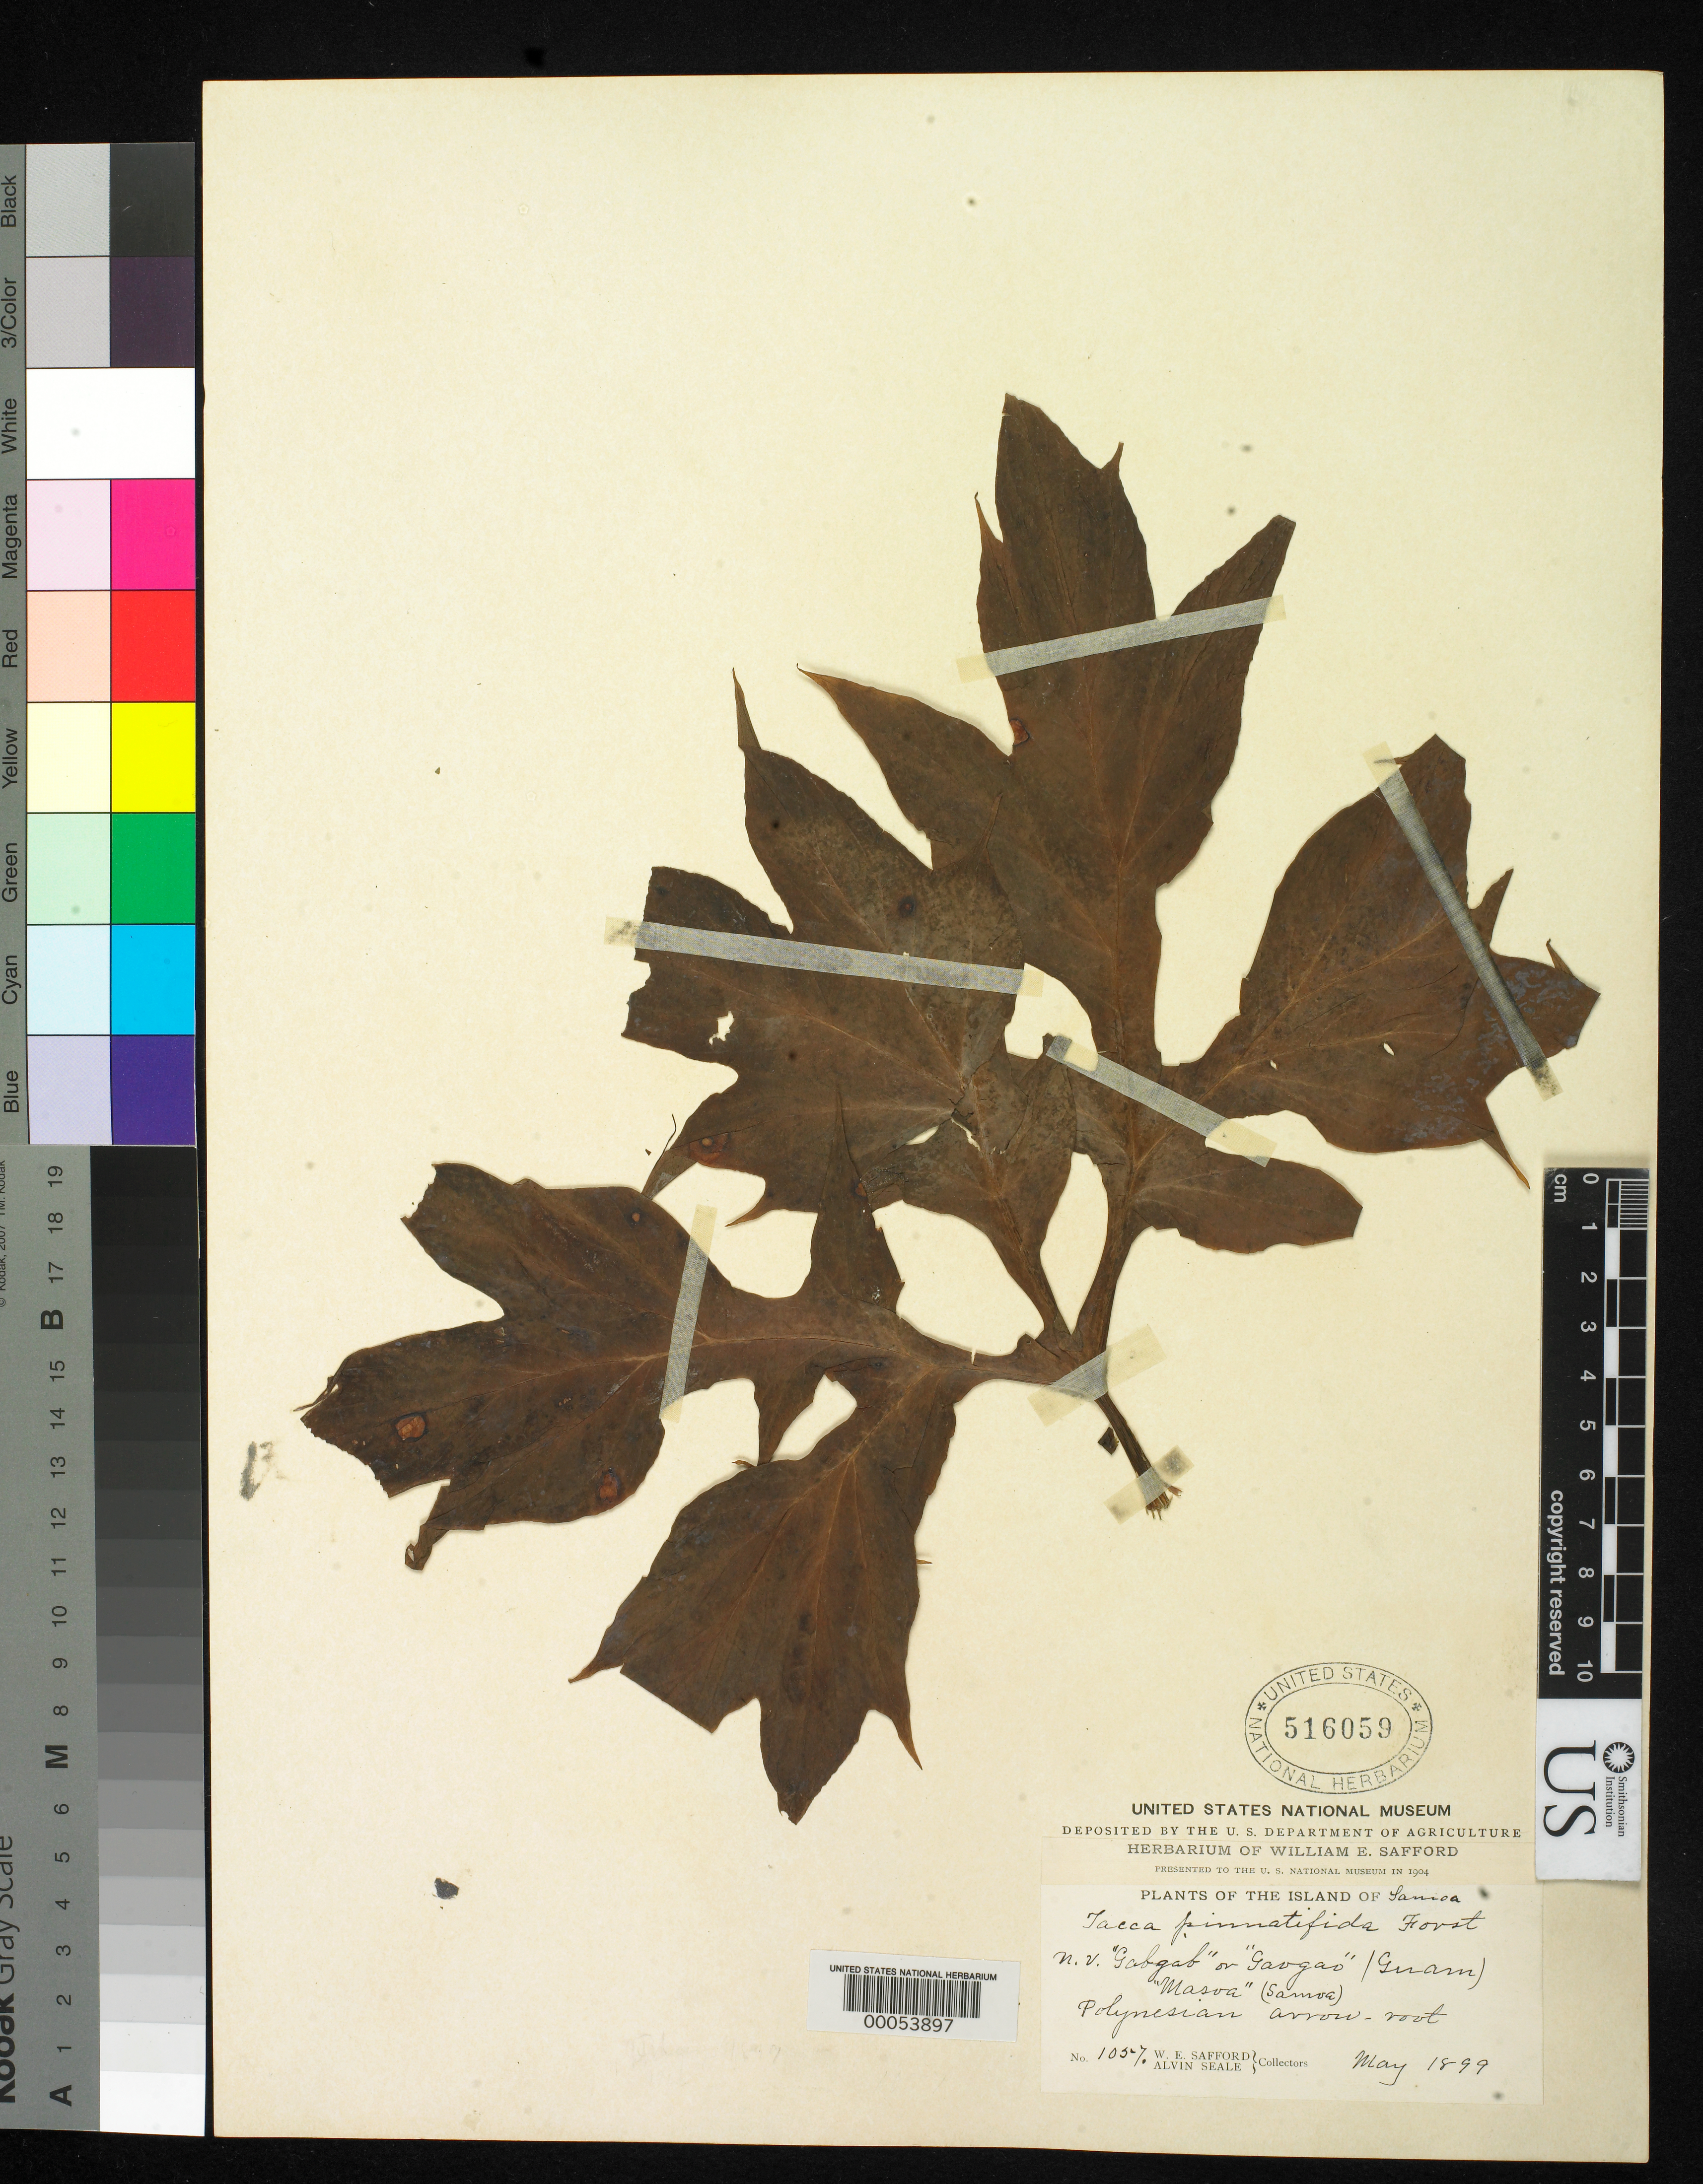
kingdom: Plantae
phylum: Tracheophyta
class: Liliopsida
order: Dioscoreales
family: Dioscoreaceae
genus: Tacca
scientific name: Tacca leontopetaloides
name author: (L.) Kuntze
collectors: W. E. Safford & A. Seale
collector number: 1057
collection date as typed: May 1899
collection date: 1899-05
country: American Samoa / Samoa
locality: Samoa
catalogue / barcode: US 516059